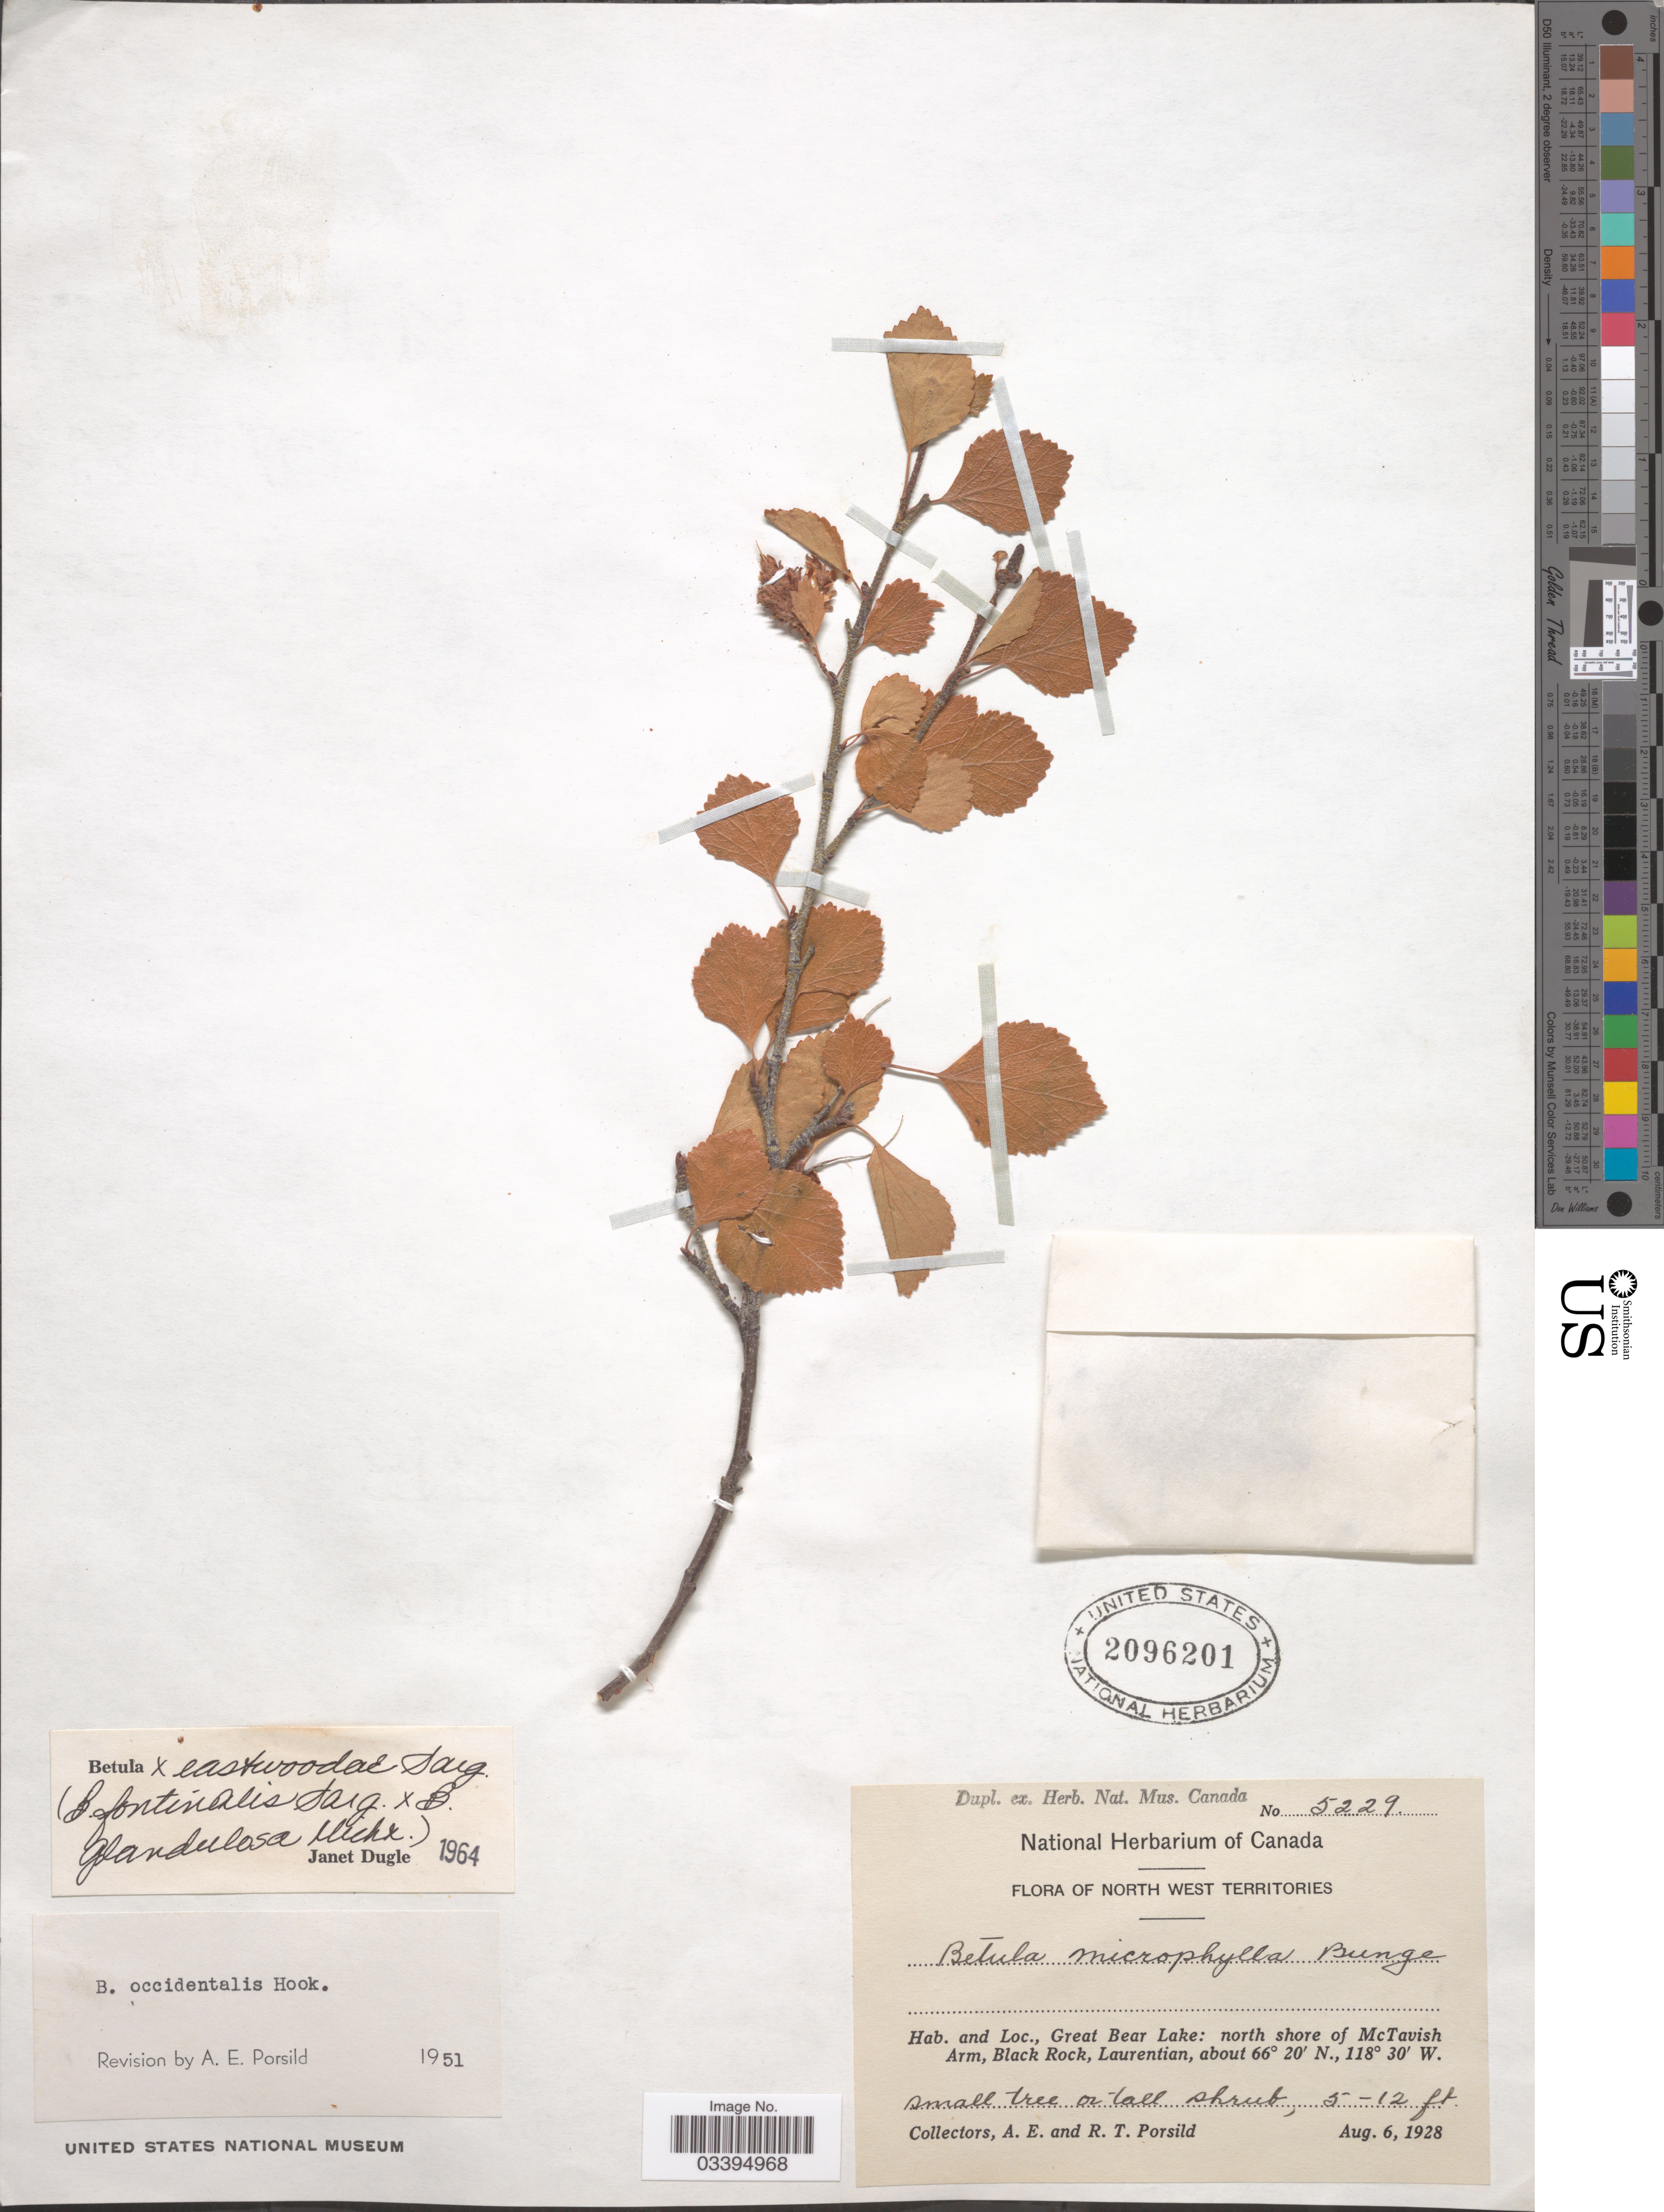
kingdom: Plantae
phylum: Tracheophyta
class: Magnoliopsida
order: Fagales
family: Betulaceae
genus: Betula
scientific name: Betula eastwoodae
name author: Sarg.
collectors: A. E. Porsild & R. T. Porsild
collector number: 5229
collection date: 1928-08-06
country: Canada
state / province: Northwest Territories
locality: Great Bear Lake: north shore of Mctavish Arm, Black Rock, Laurentian.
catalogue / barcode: US 2096201